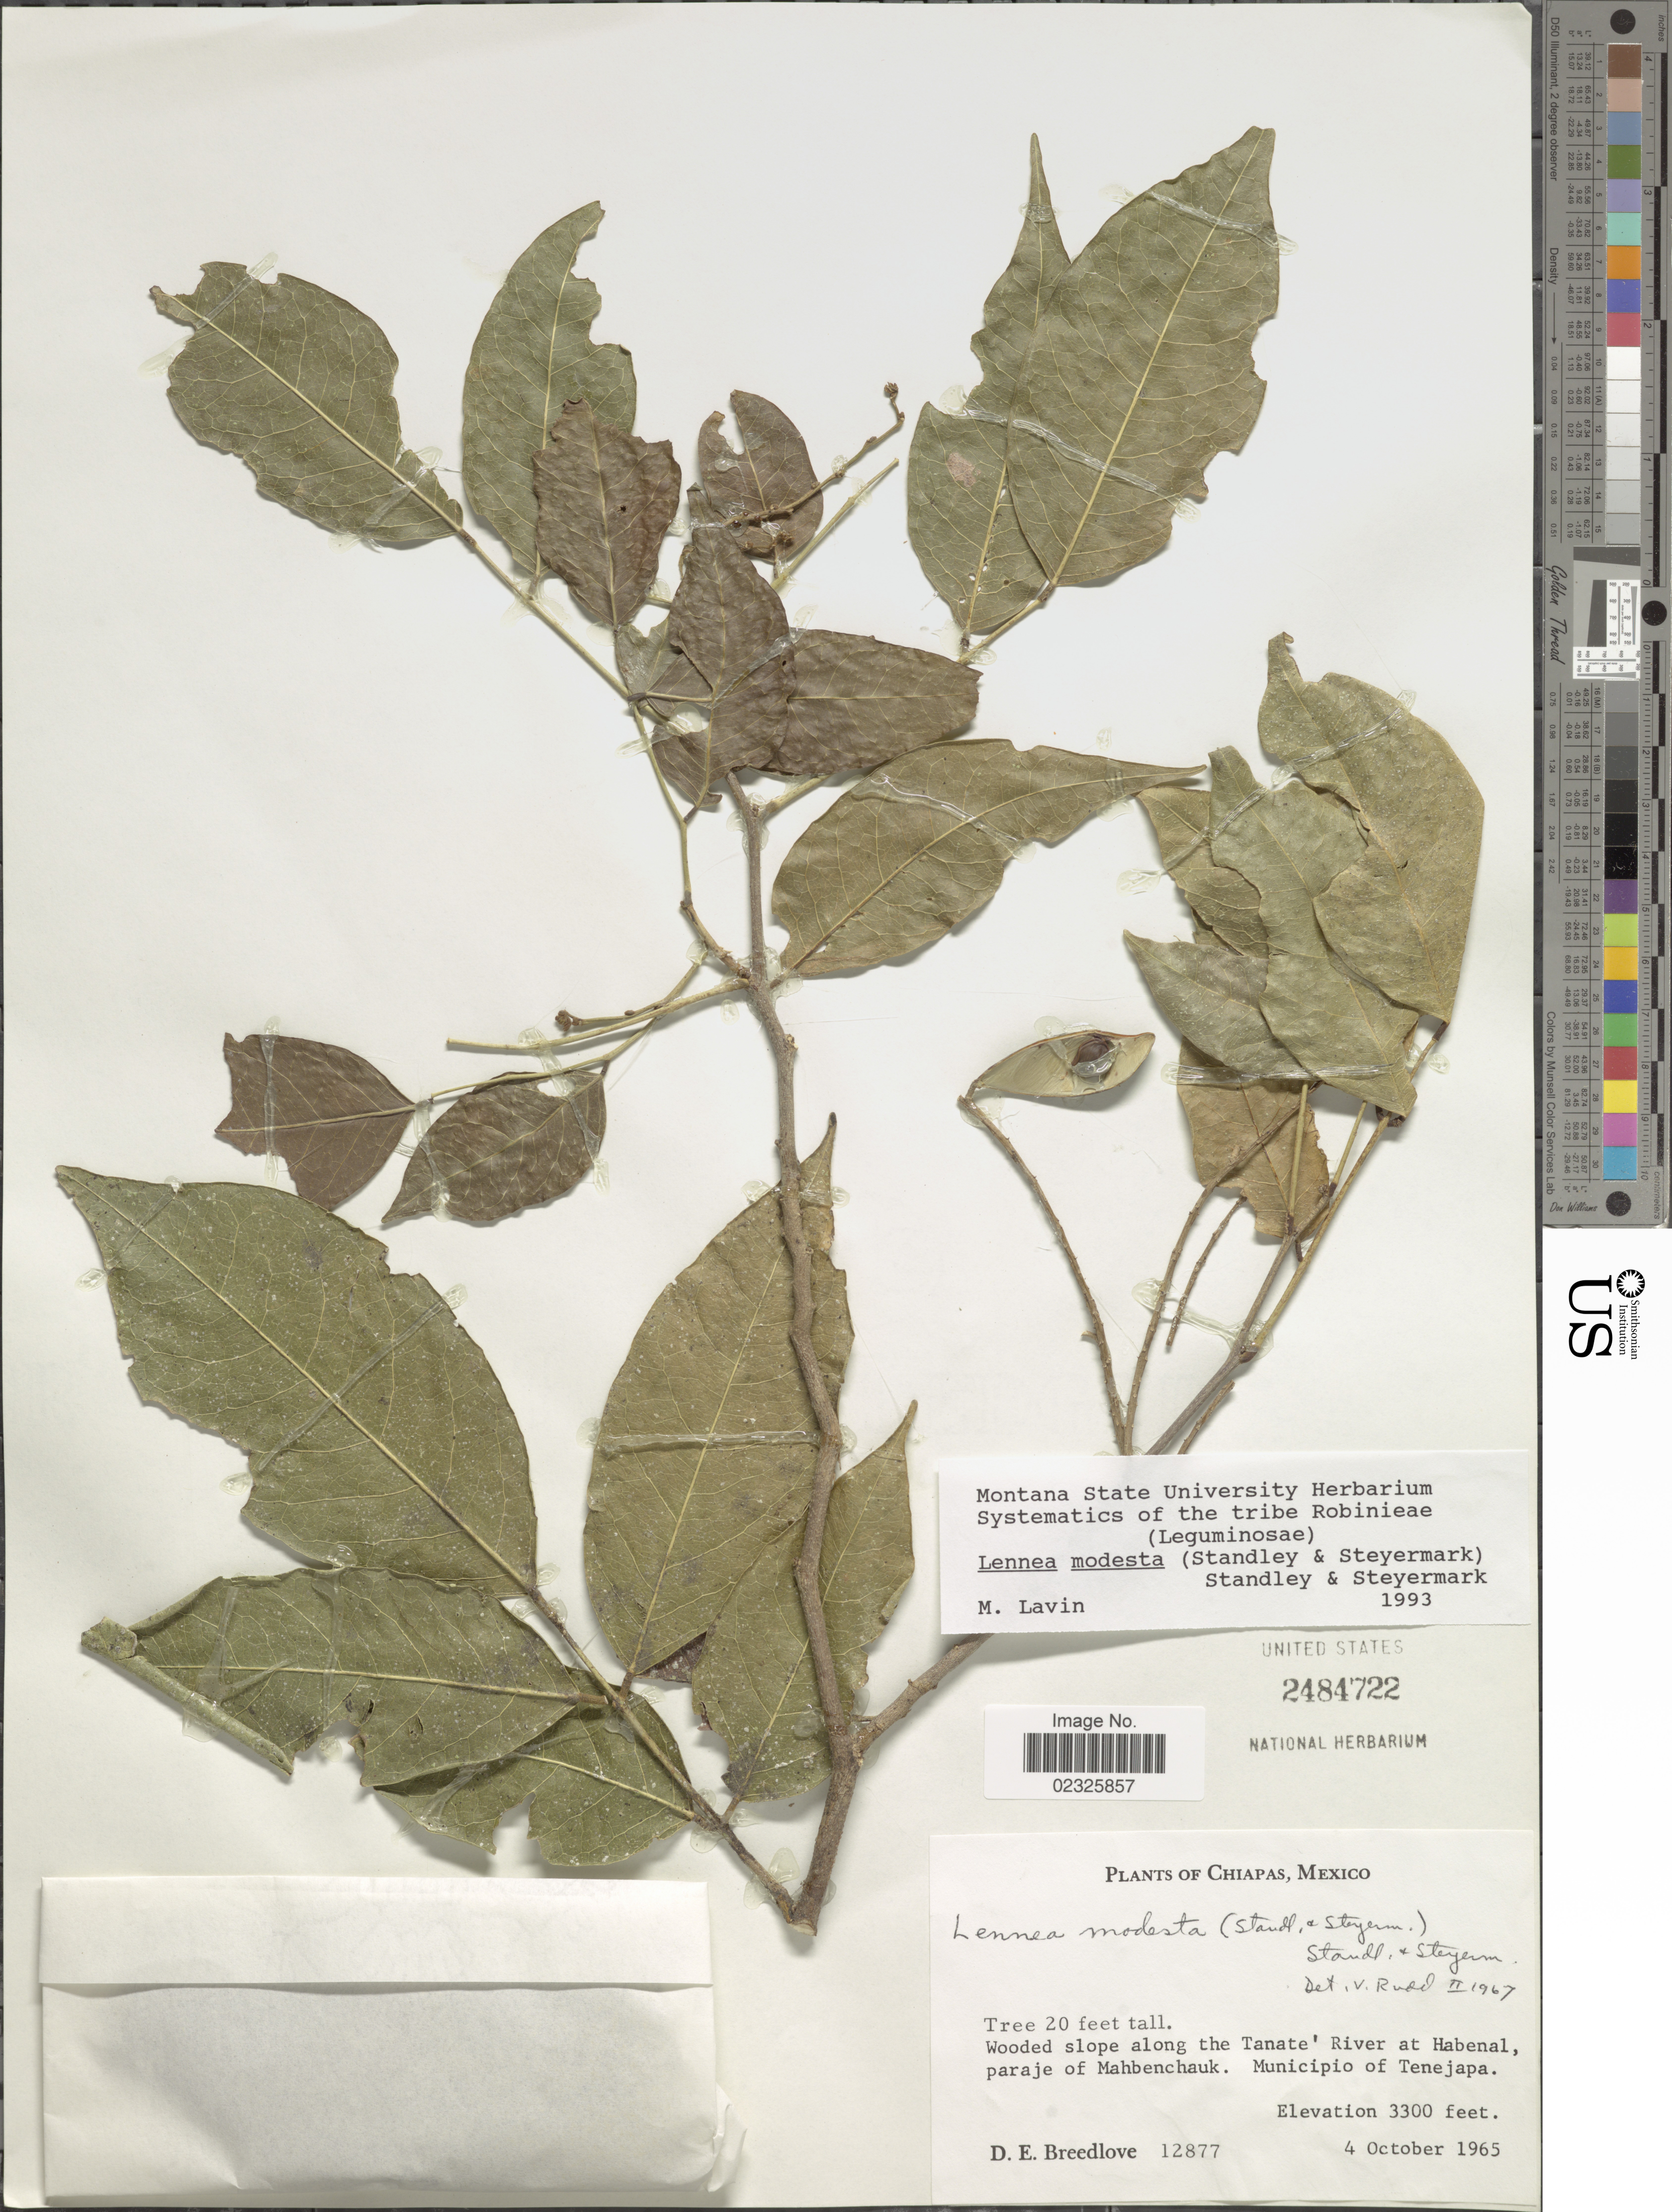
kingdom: Plantae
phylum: Tracheophyta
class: Magnoliopsida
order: Fabales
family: Fabaceae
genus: Lennea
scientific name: Lennea modesta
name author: (Standl. & Steyerm.) Standl. & Steyerm.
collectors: D. E. Breedlove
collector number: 1287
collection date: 1965-10-04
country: Mexico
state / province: Chiapas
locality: Wooded slope along the Tante'River at Habenal, paraje of Mahbenchauk, Municipio of Tenejapa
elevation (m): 1006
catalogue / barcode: US 2484722